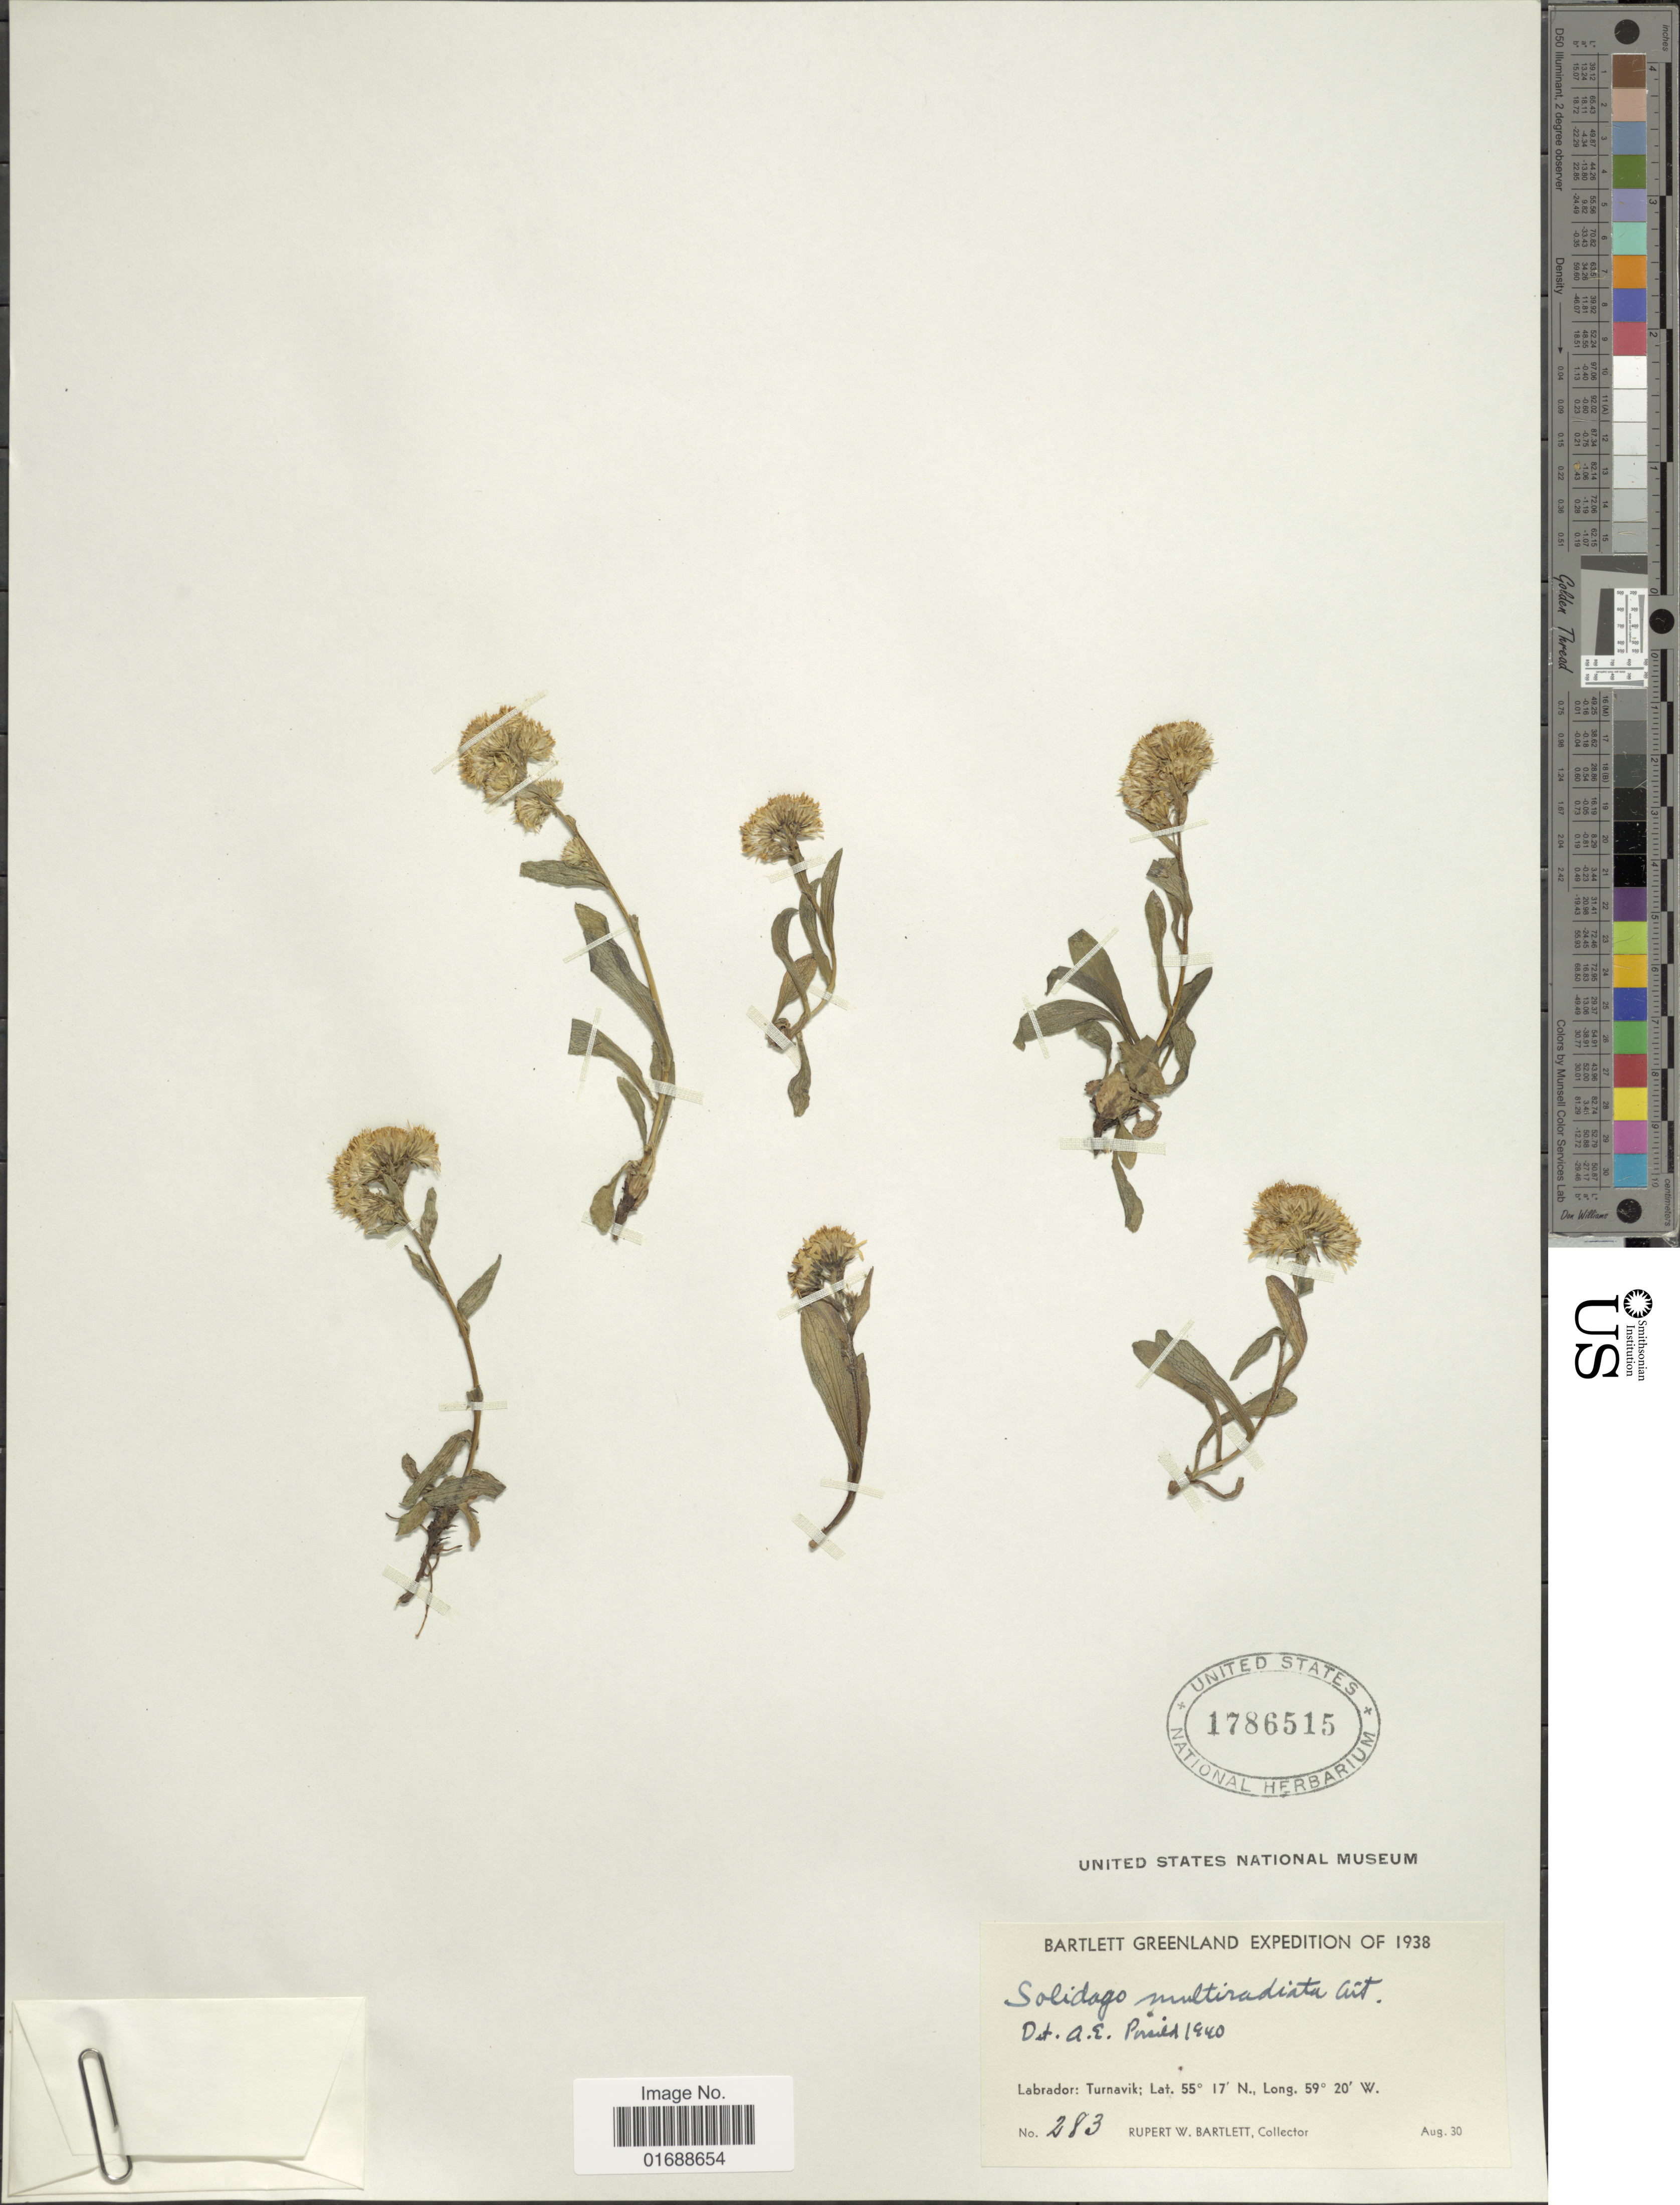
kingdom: Plantae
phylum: Tracheophyta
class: Magnoliopsida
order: Asterales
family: Asteraceae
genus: Solidago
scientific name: Solidago multiradiata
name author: Aiton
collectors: R. W. Bartlett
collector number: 283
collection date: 1938-08-30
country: Canada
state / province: Newfoundland and Labrador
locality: Labrador: Turnavik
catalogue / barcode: US 1786515